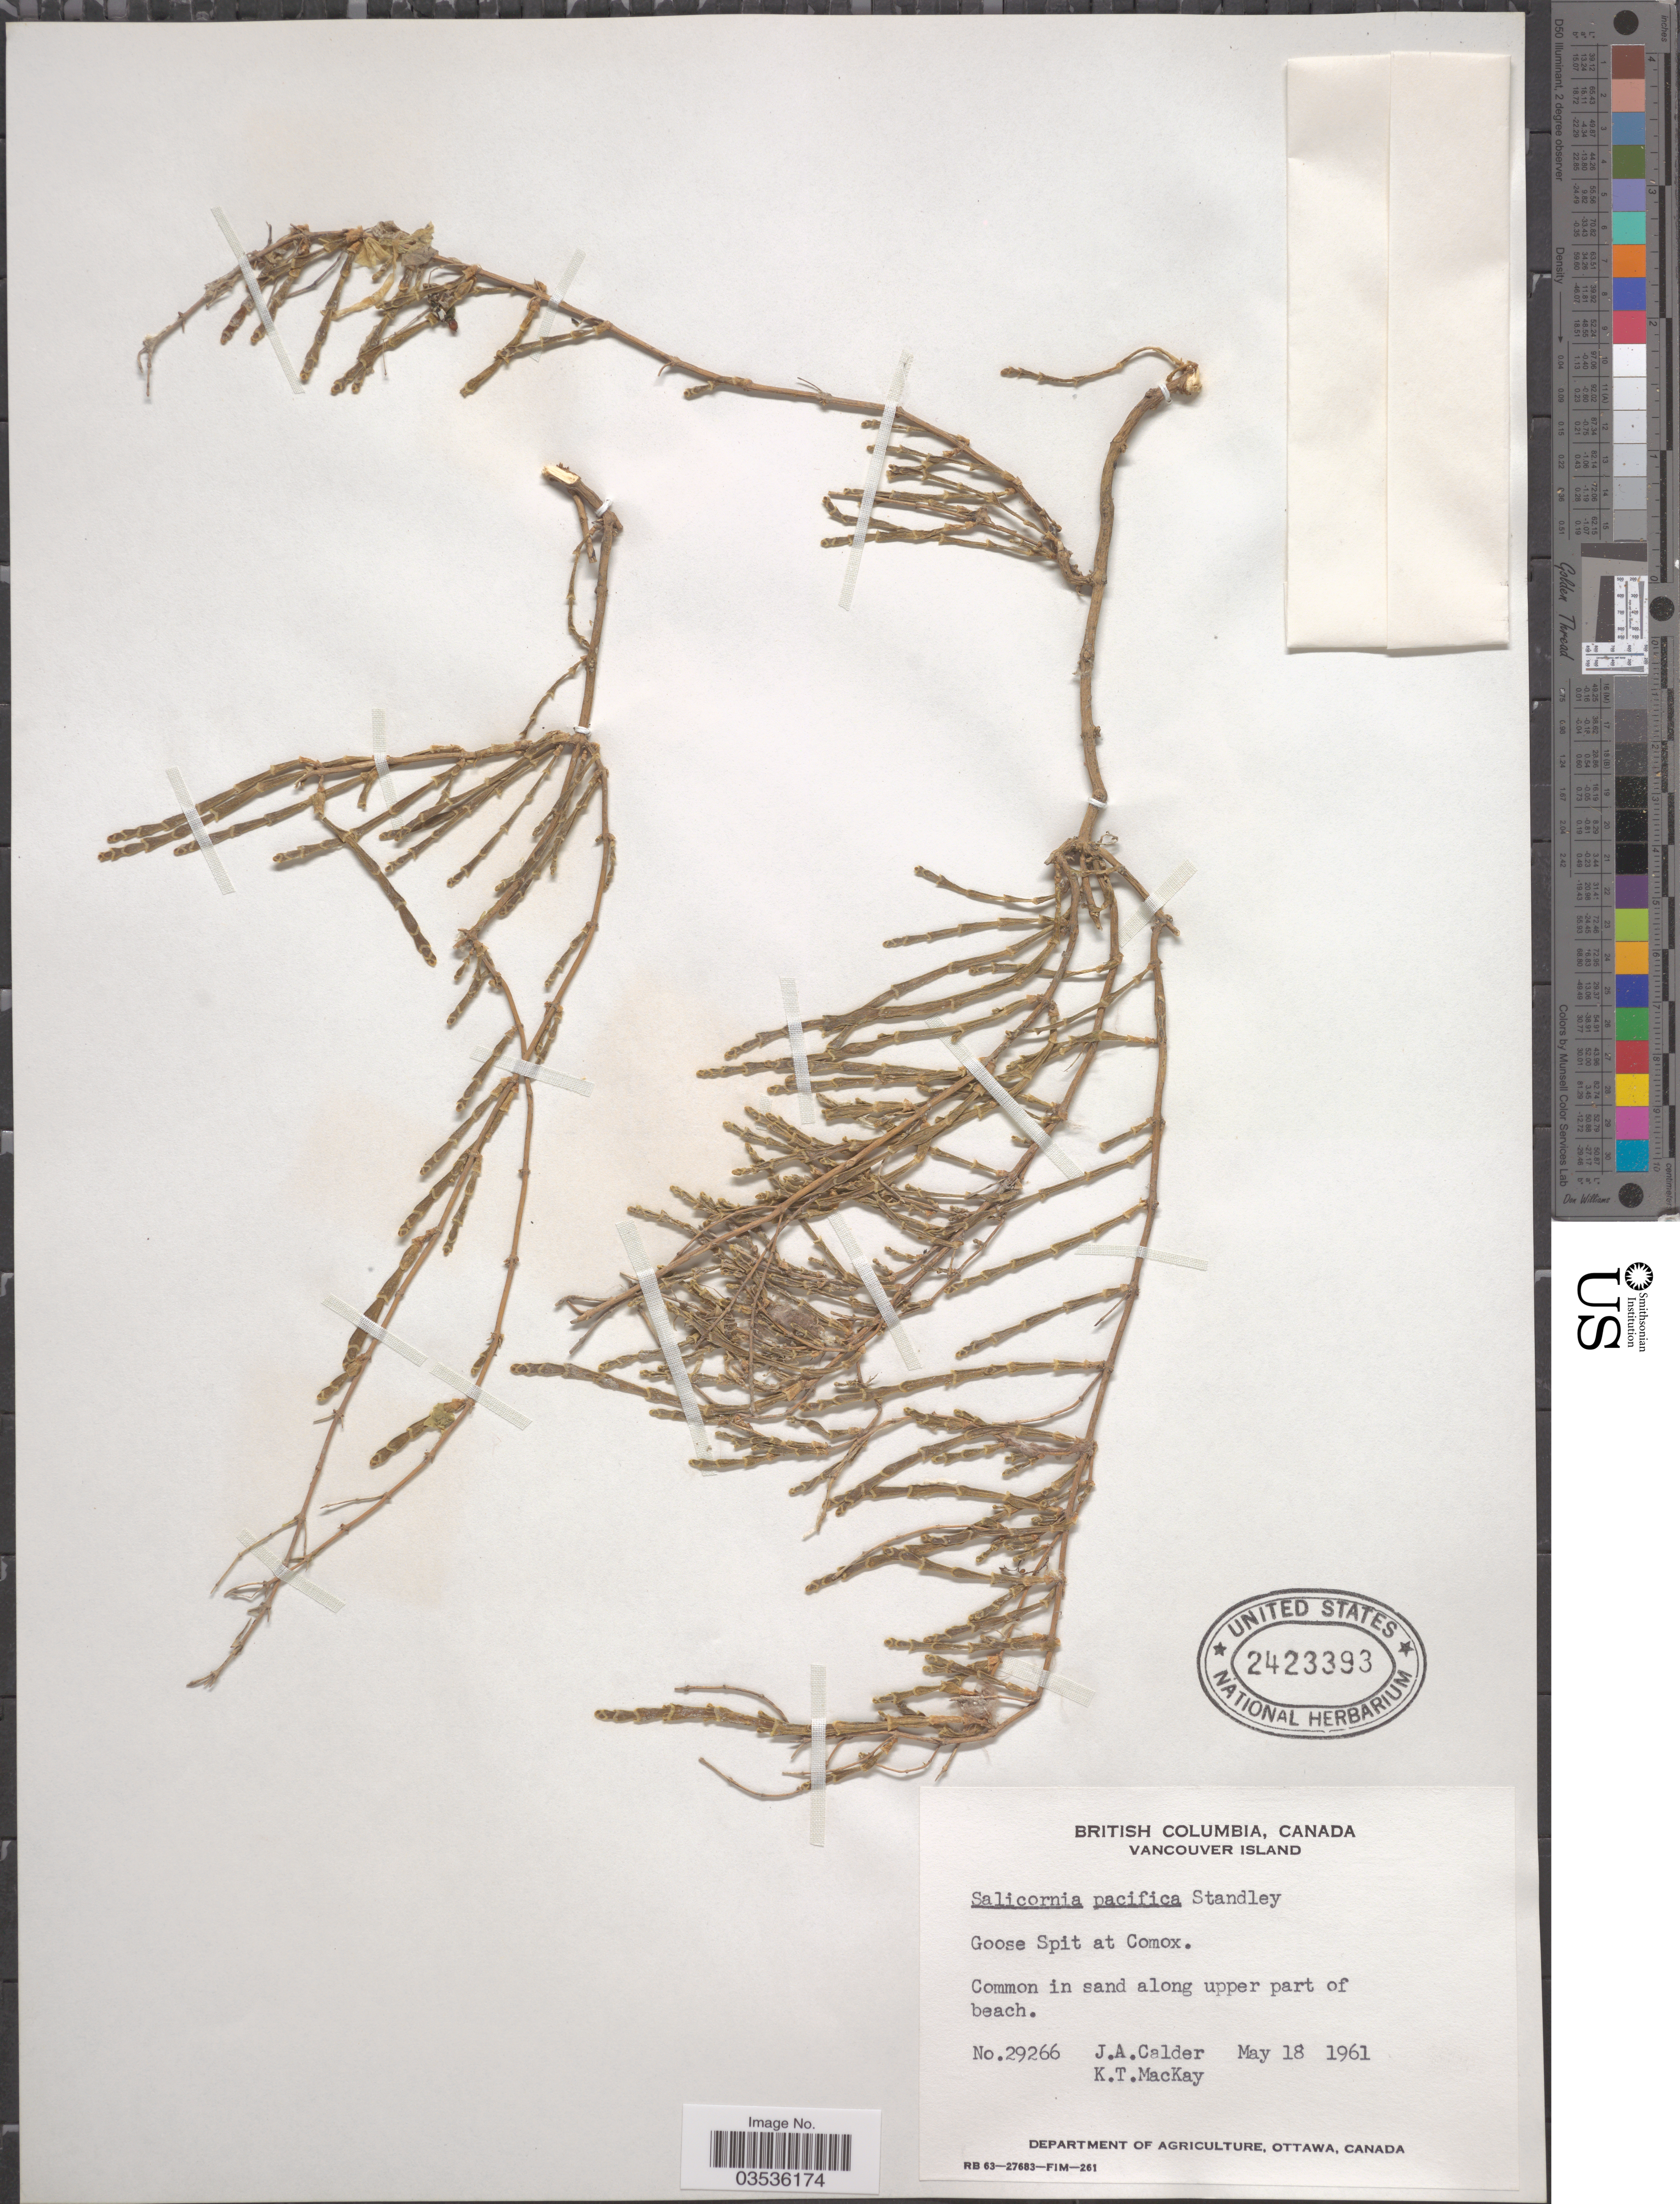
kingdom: Plantae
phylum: Tracheophyta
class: Magnoliopsida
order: Caryophyllales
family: Amaranthaceae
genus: Salicornia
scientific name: Salicornia pacifica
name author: Standl.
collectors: J. A. Calder & K. T. Mackay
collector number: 29266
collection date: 1961-05-18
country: Canada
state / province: British Columbia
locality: Vancouver Island. Goose Spit at Comox.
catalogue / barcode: US 2423393